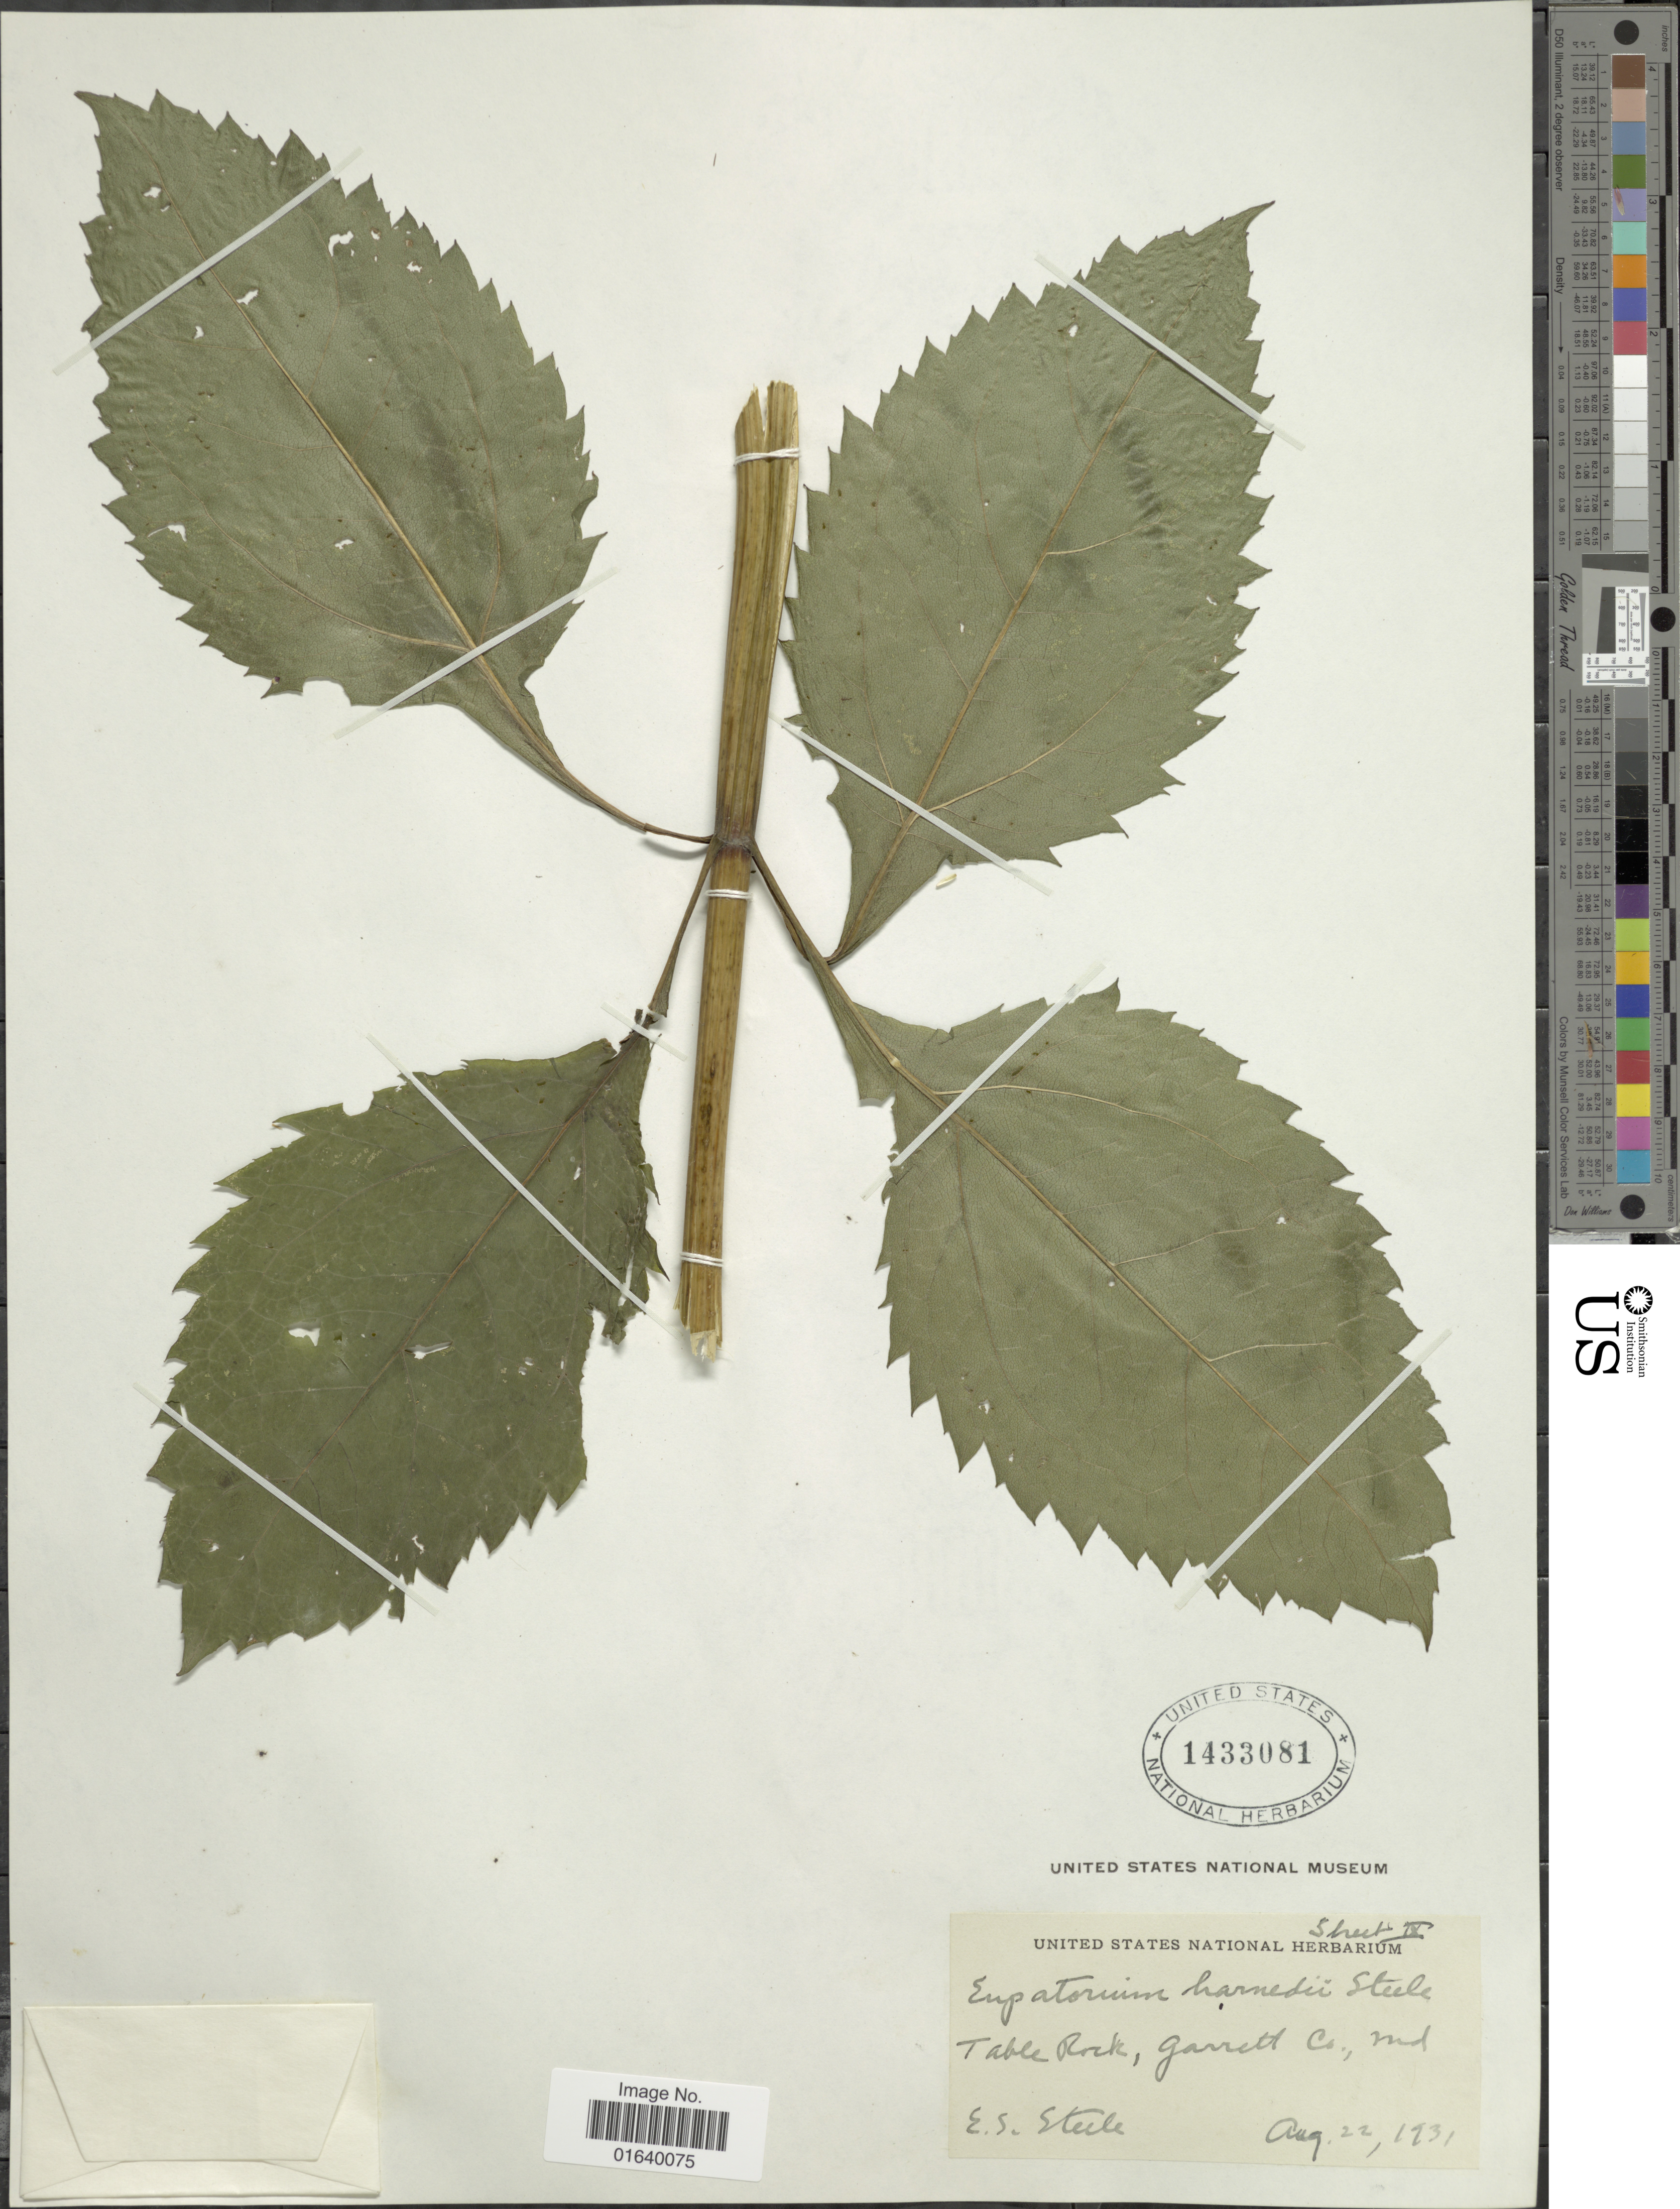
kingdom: Plantae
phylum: Tracheophyta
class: Magnoliopsida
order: Asterales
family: Asteraceae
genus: Eupatorium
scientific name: Eupatorium purpureum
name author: (L.) E.E. Lamont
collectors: E. Steele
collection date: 1931-08-22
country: United States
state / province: Maryland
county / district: Garrett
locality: Table Rock, Garrett Co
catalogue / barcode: US 1433081